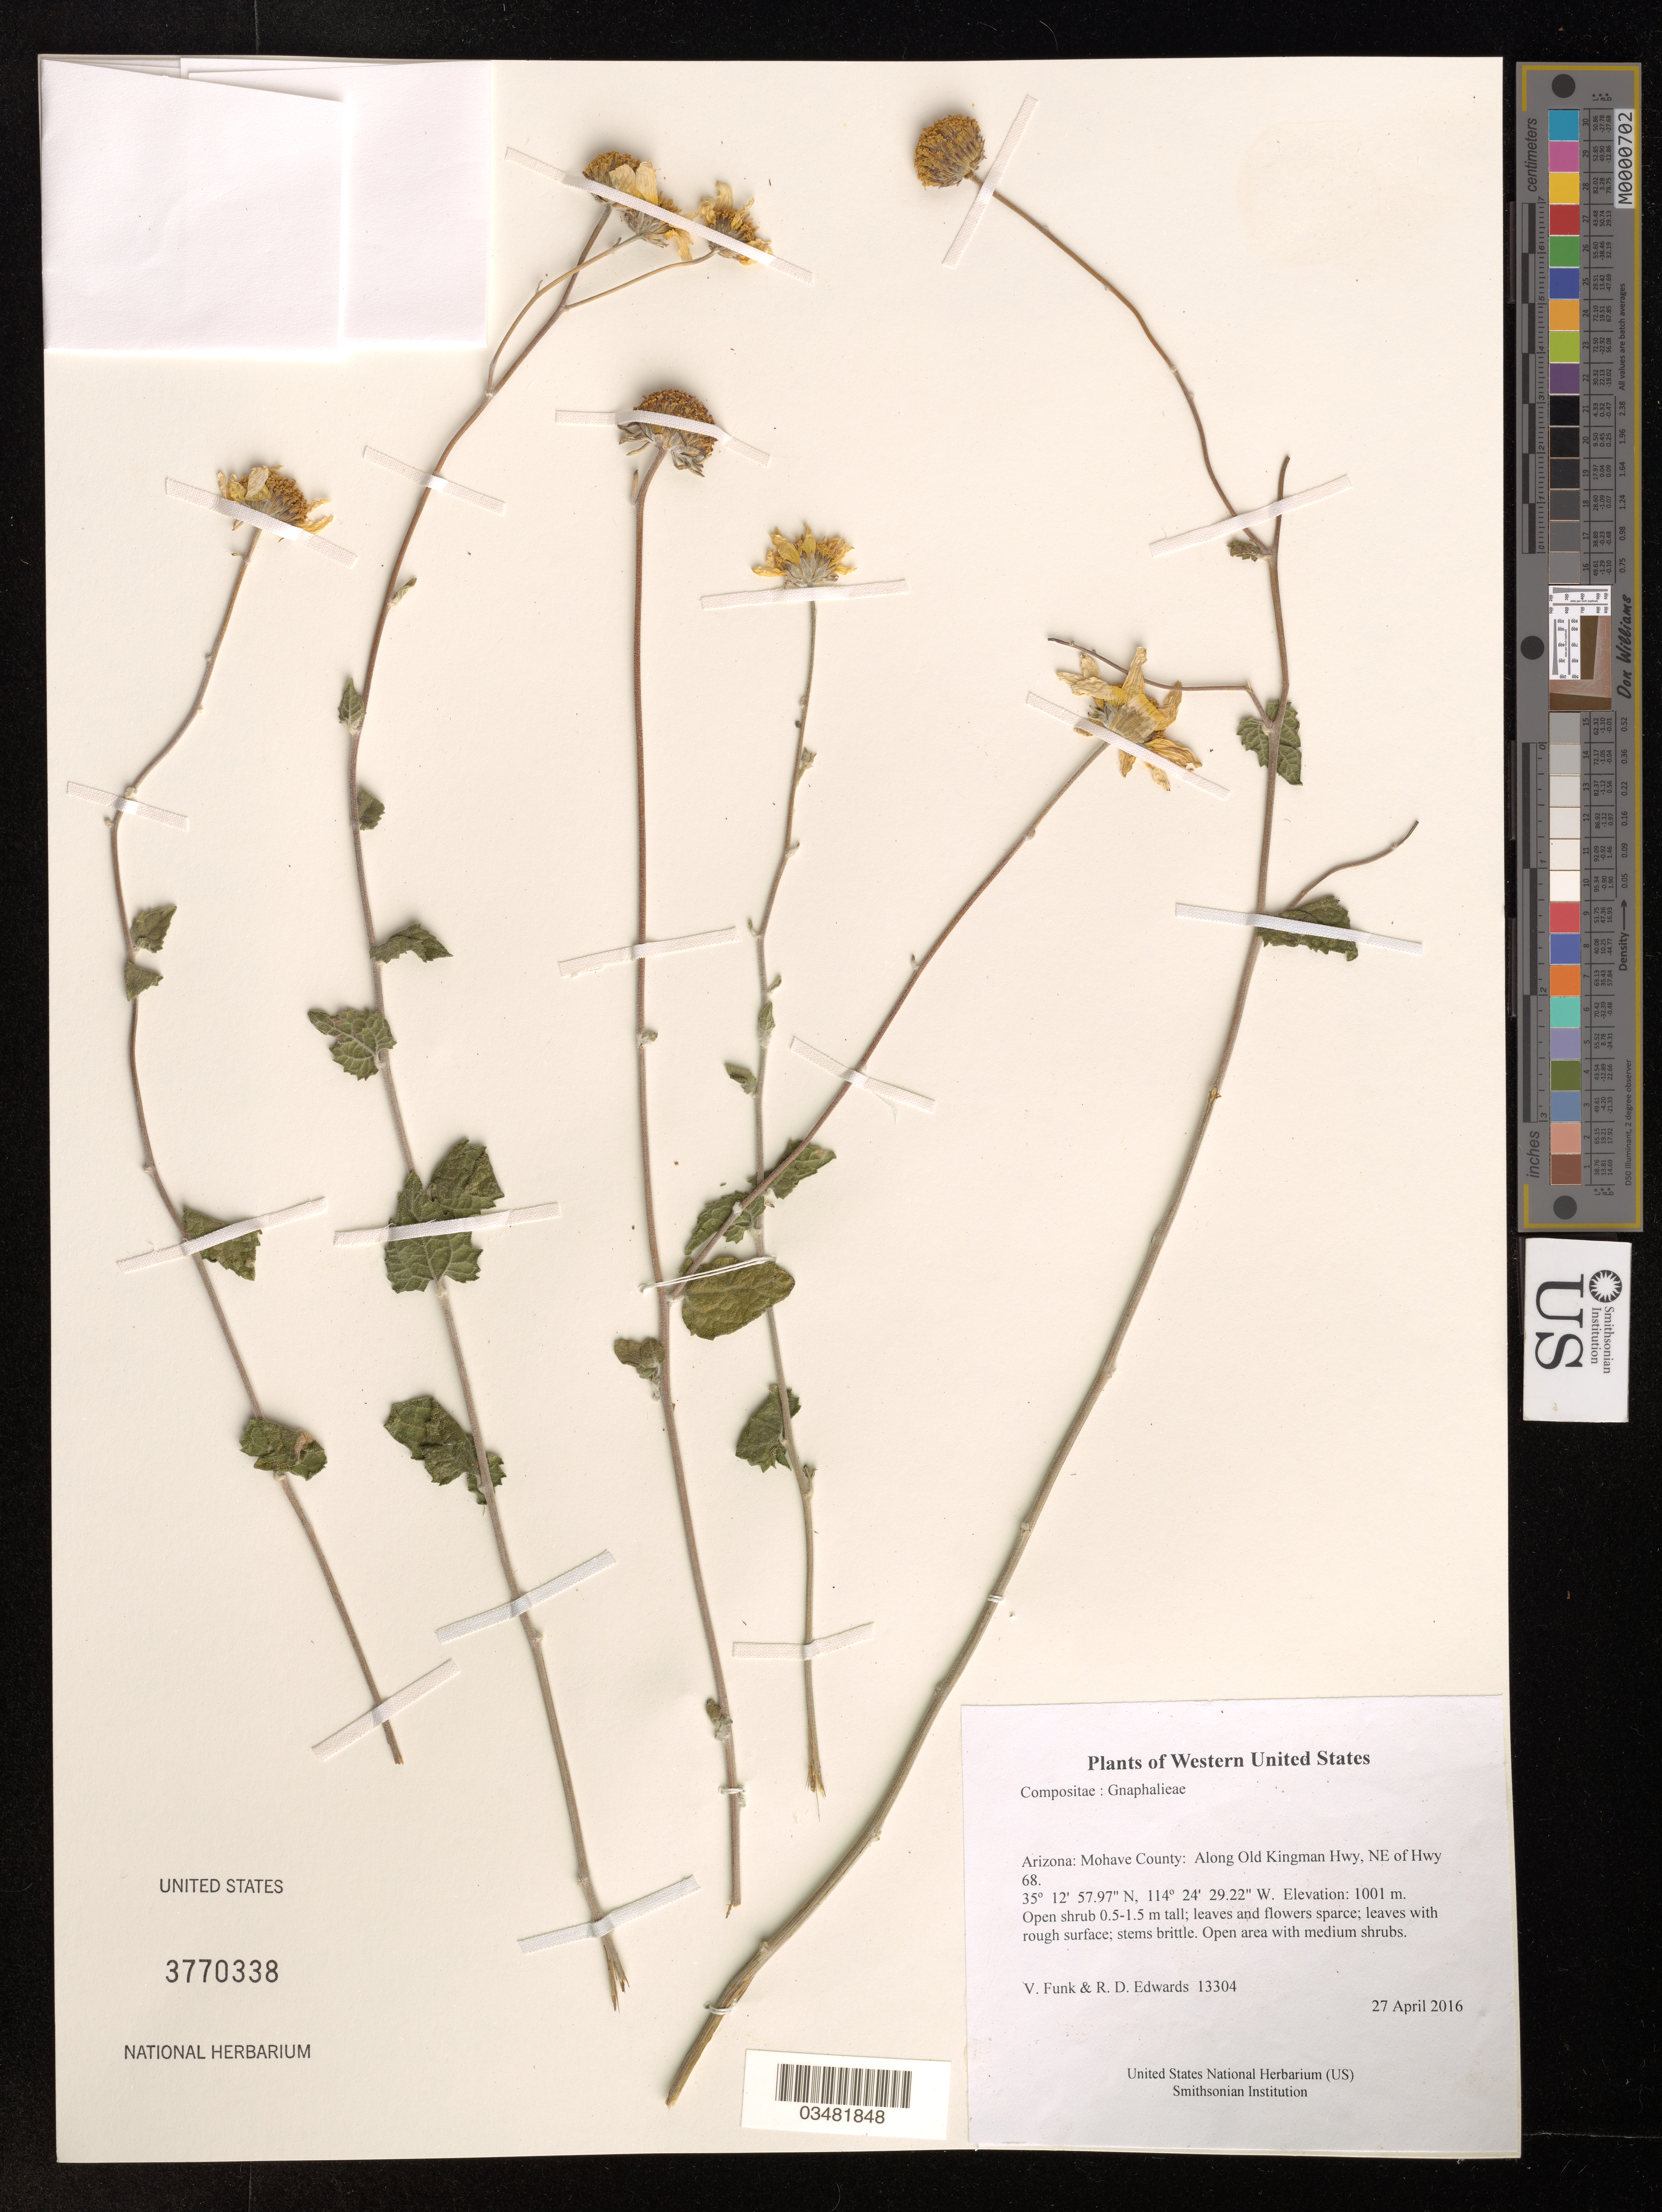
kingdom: Plantae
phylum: Tracheophyta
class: Magnoliopsida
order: Asterales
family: Asteraceae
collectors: R.D. Edwards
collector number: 13304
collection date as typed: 27 April 2016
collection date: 2016-04-27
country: United States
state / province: Arizona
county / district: Mohave County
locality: Along Old Kingman Hwy, NE of Hwy 68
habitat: Open area with medium shrubs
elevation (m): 1001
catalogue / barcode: US 3770338